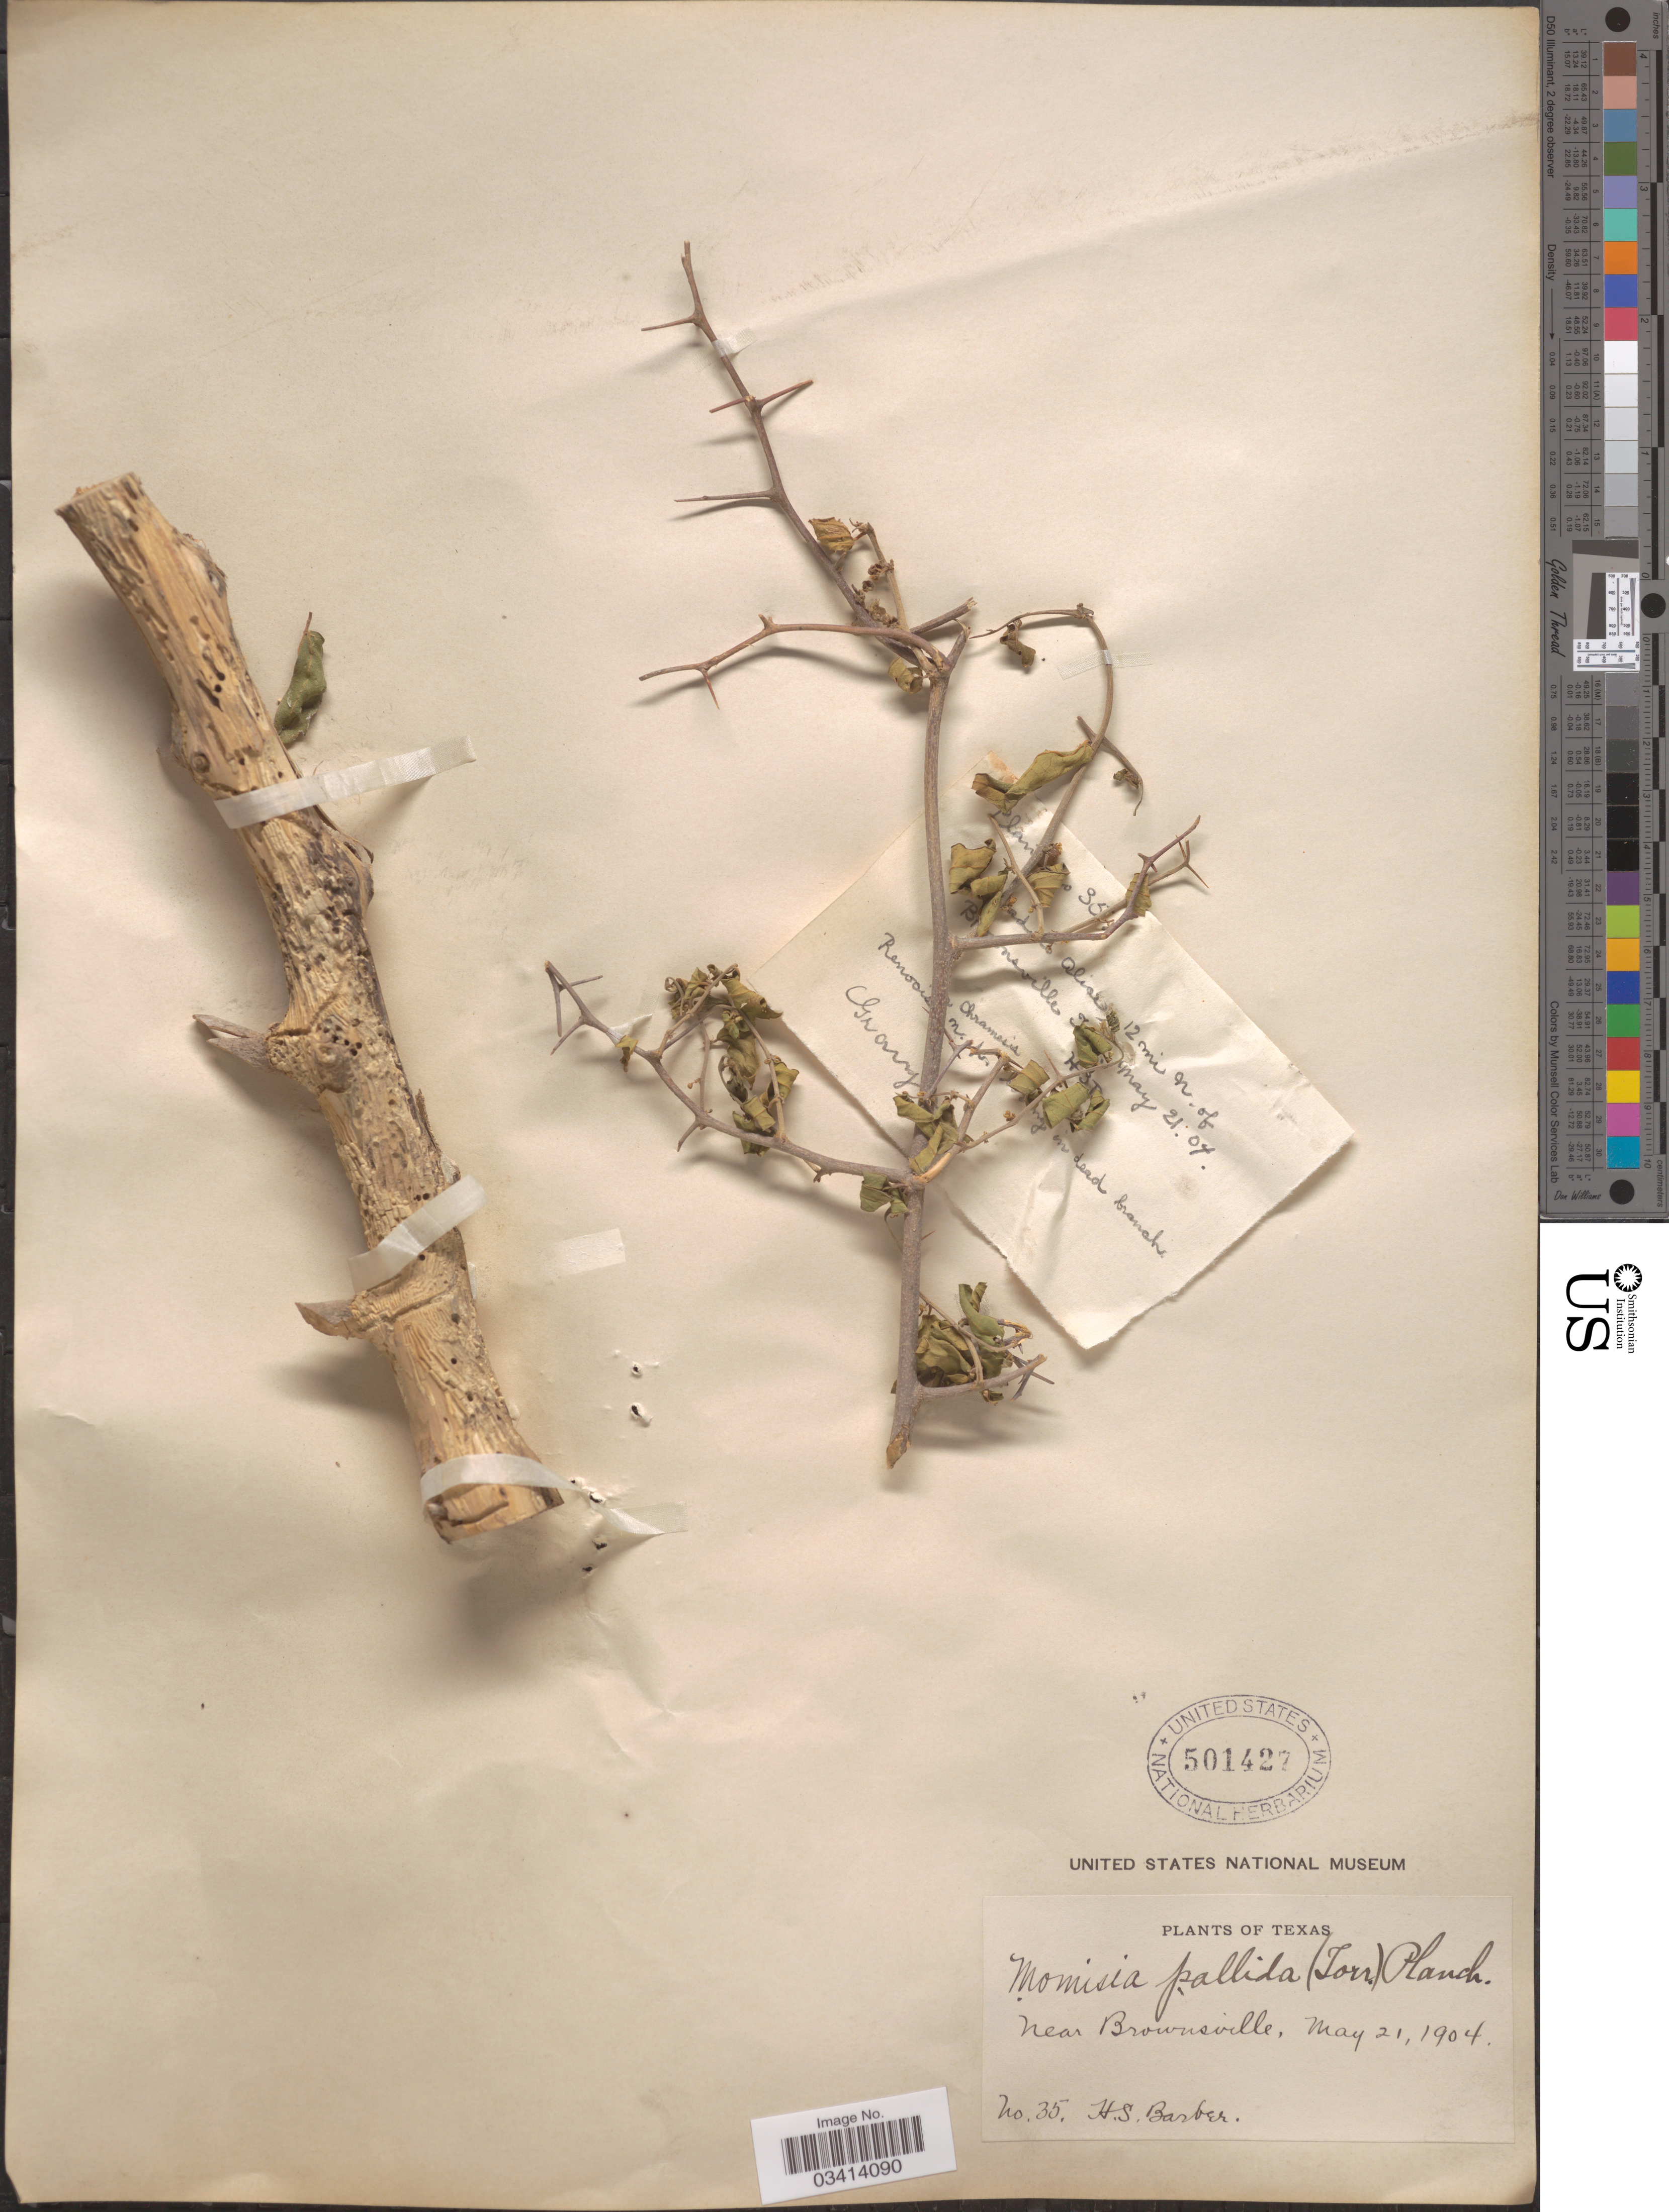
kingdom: Plantae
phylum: Tracheophyta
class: Magnoliopsida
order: Rosales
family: Cannabaceae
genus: Celtis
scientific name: Celtis pallida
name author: Torr. in Emory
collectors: H. Barber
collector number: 35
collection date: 1904-05-21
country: United States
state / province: Texas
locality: Near Brownsville. 12 mi N. of Brownsville.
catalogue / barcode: US 501427